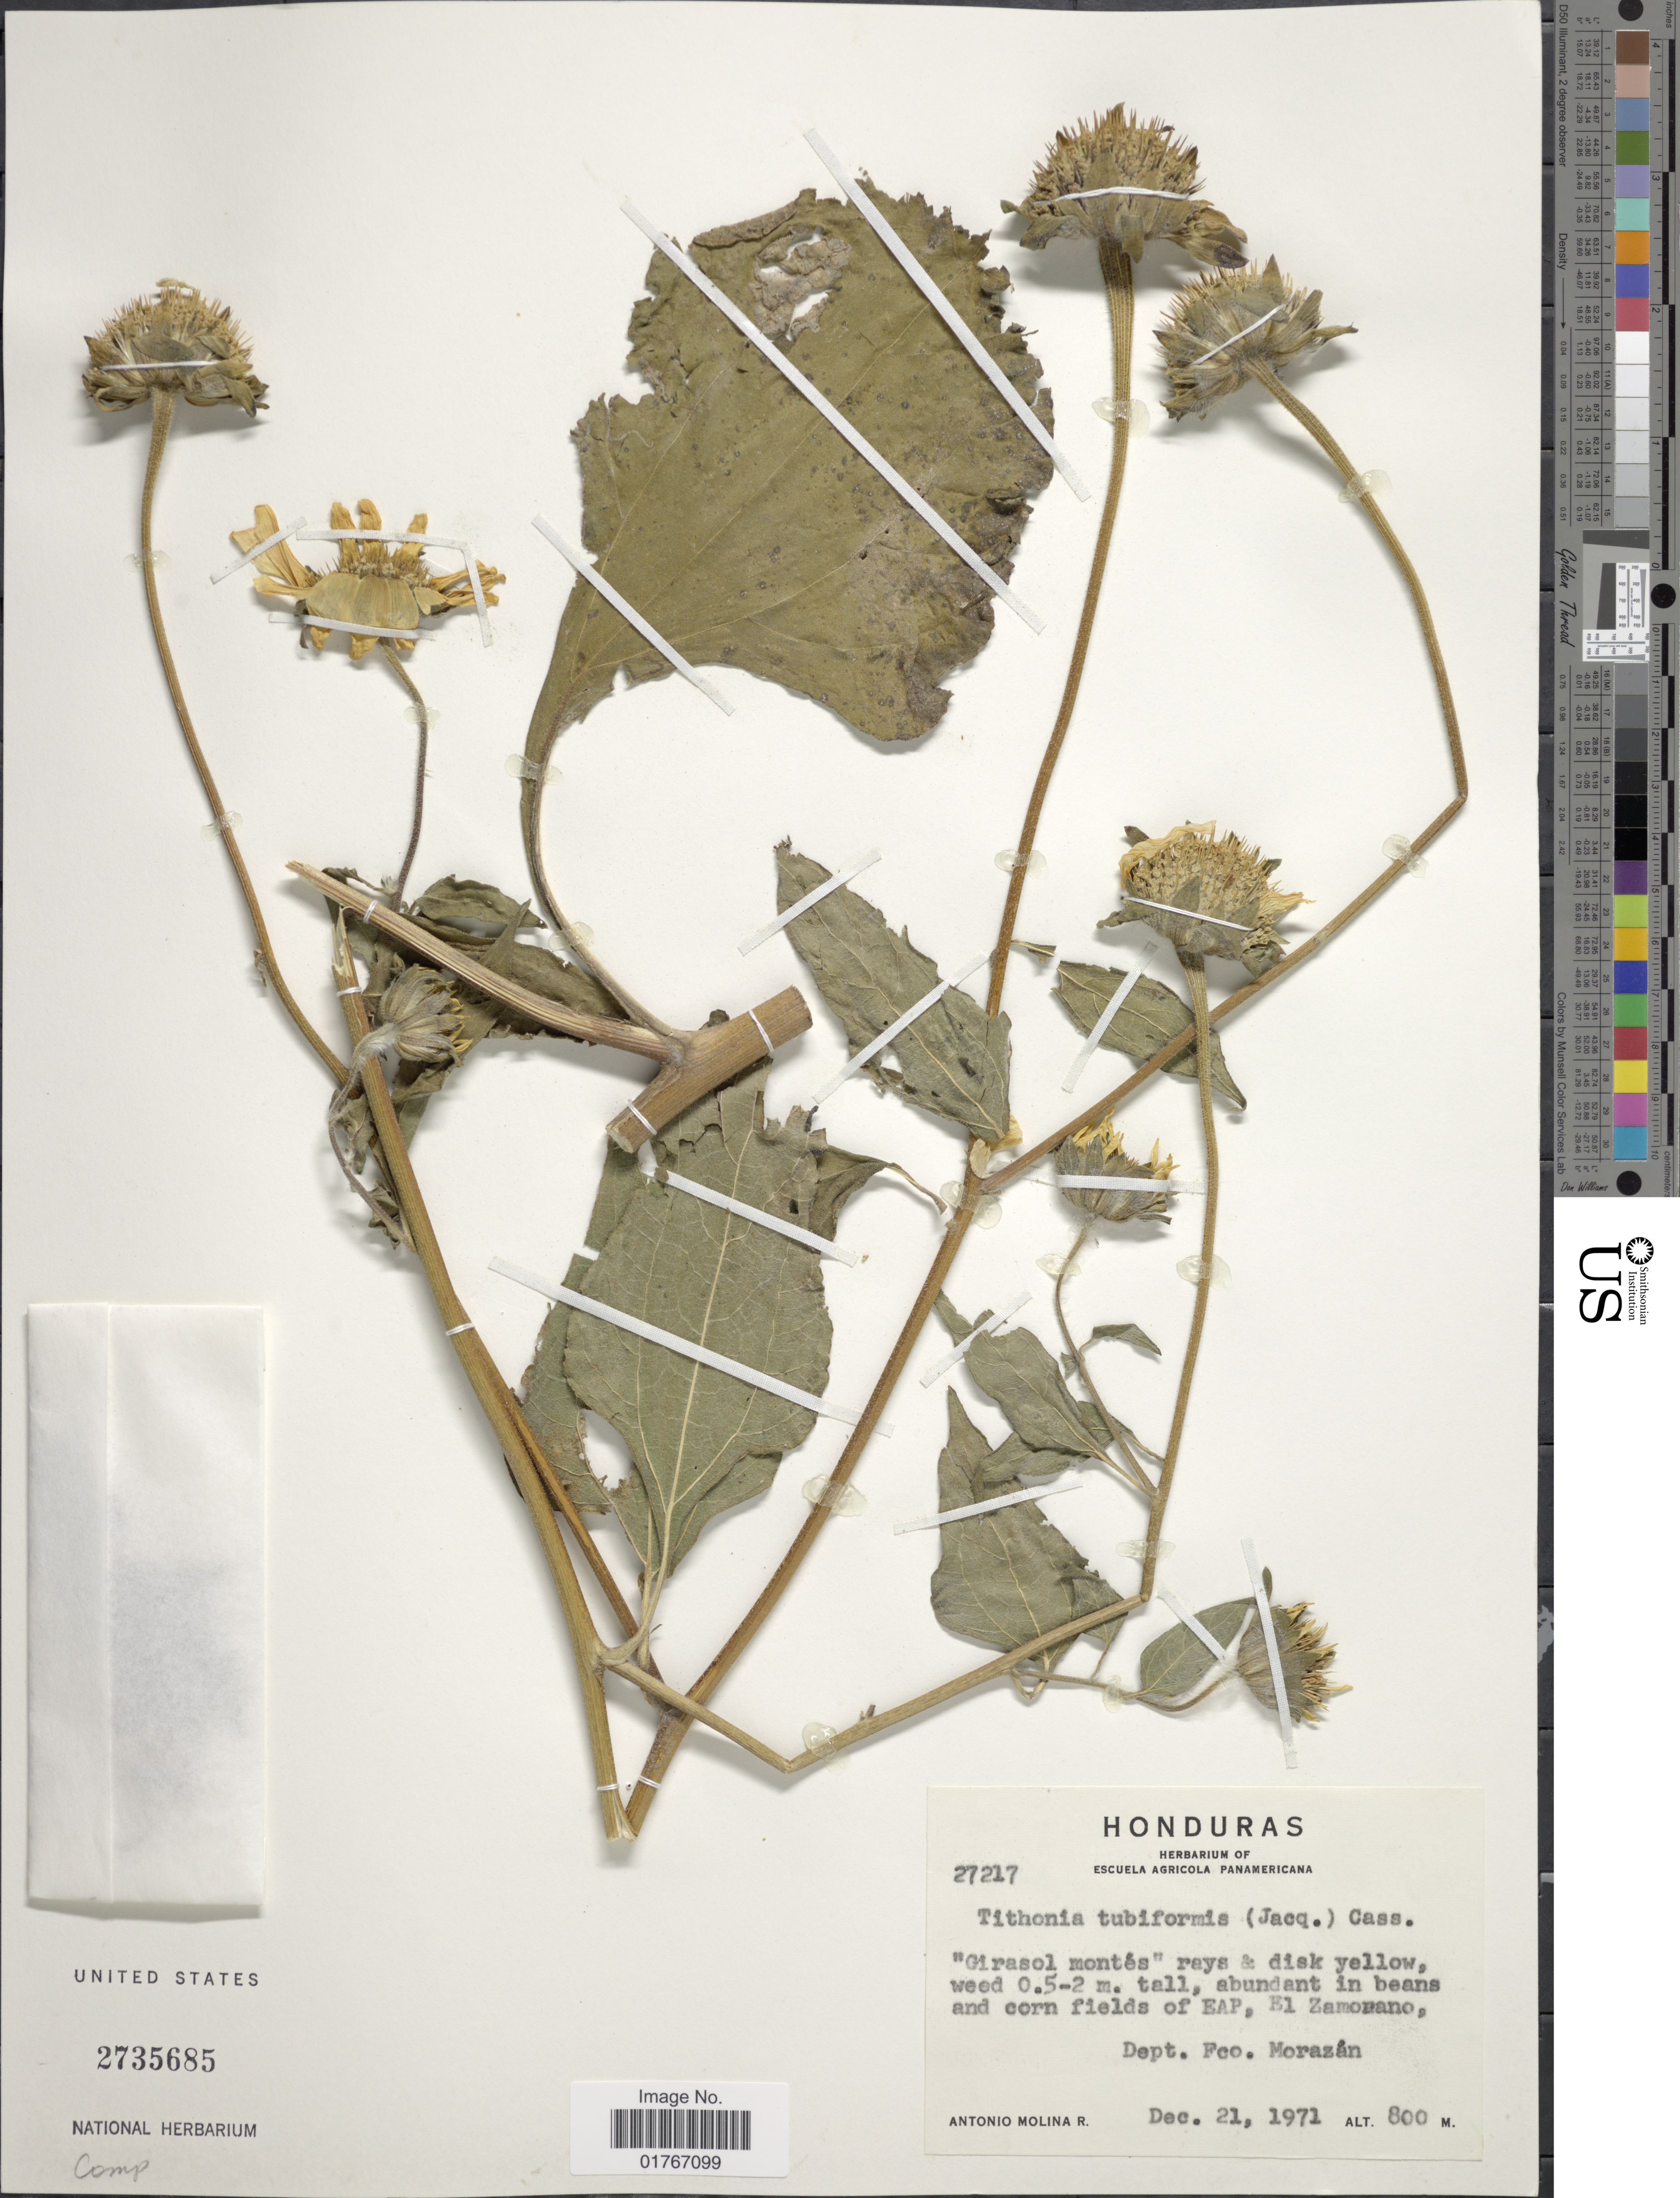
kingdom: Plantae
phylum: Tracheophyta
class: Magnoliopsida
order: Asterales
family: Asteraceae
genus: Tithonia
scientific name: Tithonia tubaeformis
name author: (Jacq.) Cass.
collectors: A. Molina R.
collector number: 27217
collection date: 1971-12-21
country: Honduras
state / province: Fco. Morazán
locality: In beans and corn fields of EAP, El Zamorano, Dept Fco Morazán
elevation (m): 800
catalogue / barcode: US 2735685